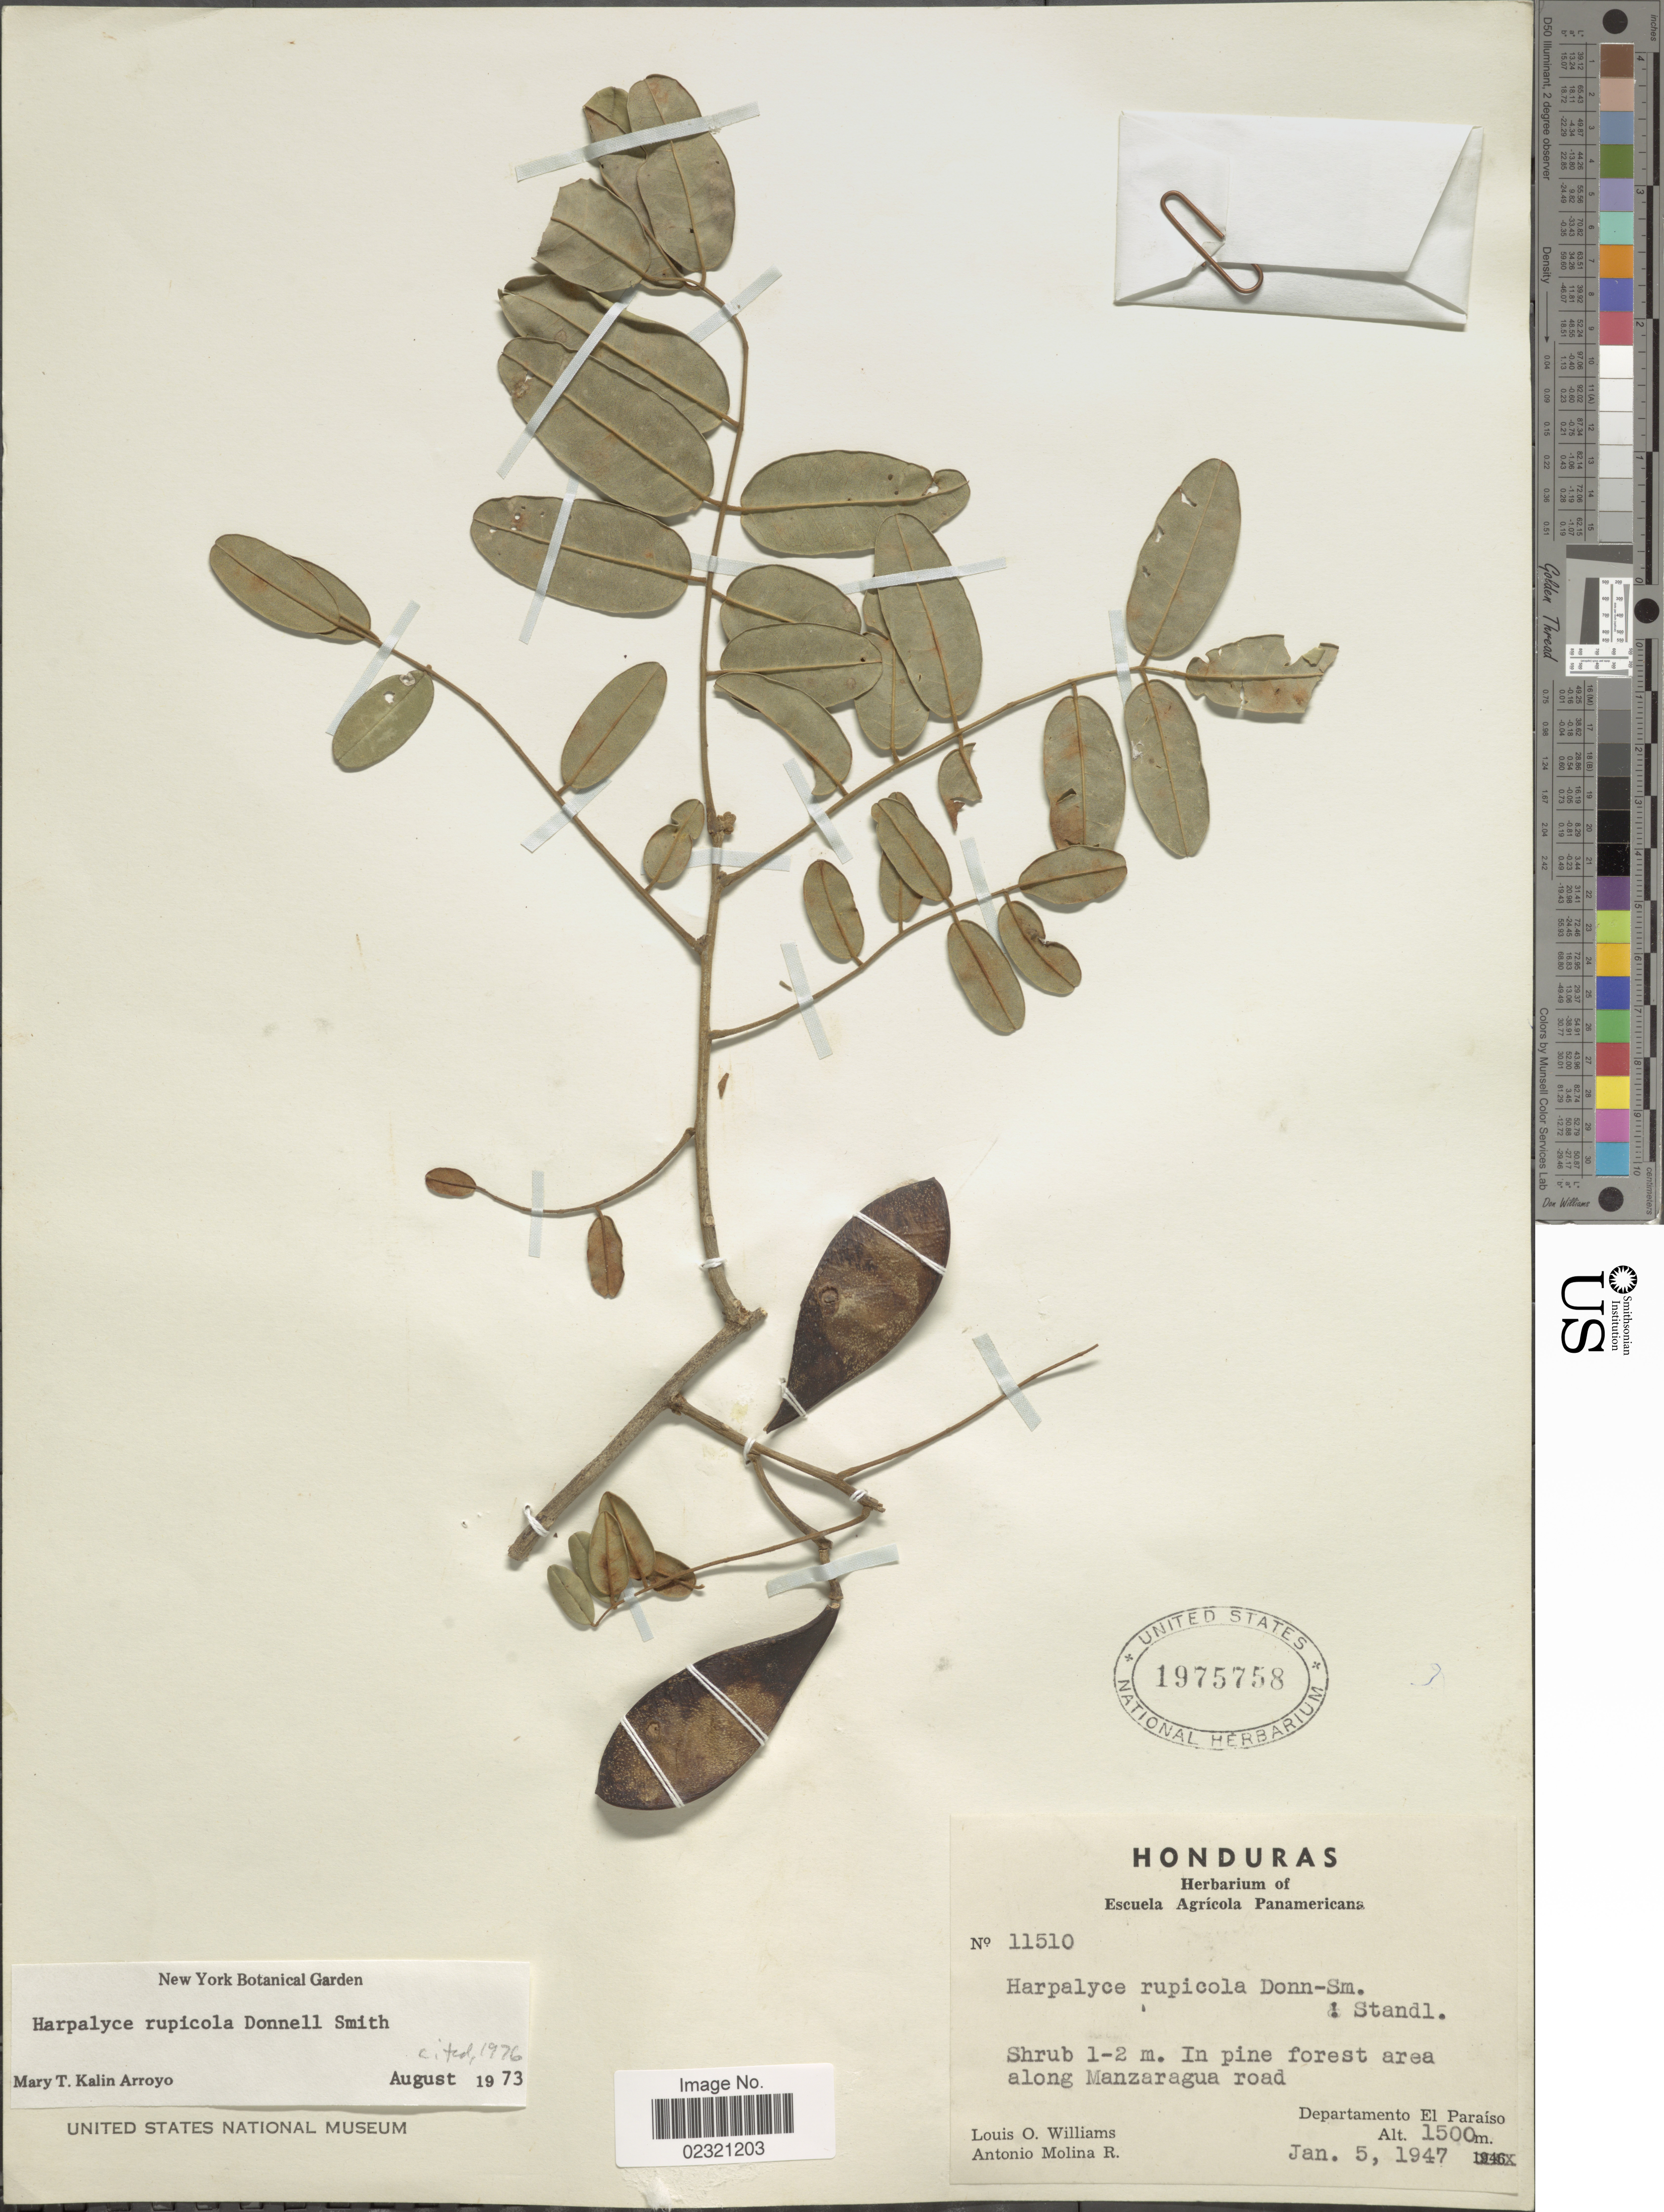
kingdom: Plantae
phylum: Tracheophyta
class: Magnoliopsida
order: Fabales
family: Fabaceae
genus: Harpalyce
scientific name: Harpalyce rupicola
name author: Donn. Sm.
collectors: L. O. Williams & A. Molina R.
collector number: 11510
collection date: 1947-01-05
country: Honduras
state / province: El Paraíso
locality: Along Manzaragua road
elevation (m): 1500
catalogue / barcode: US 1975758